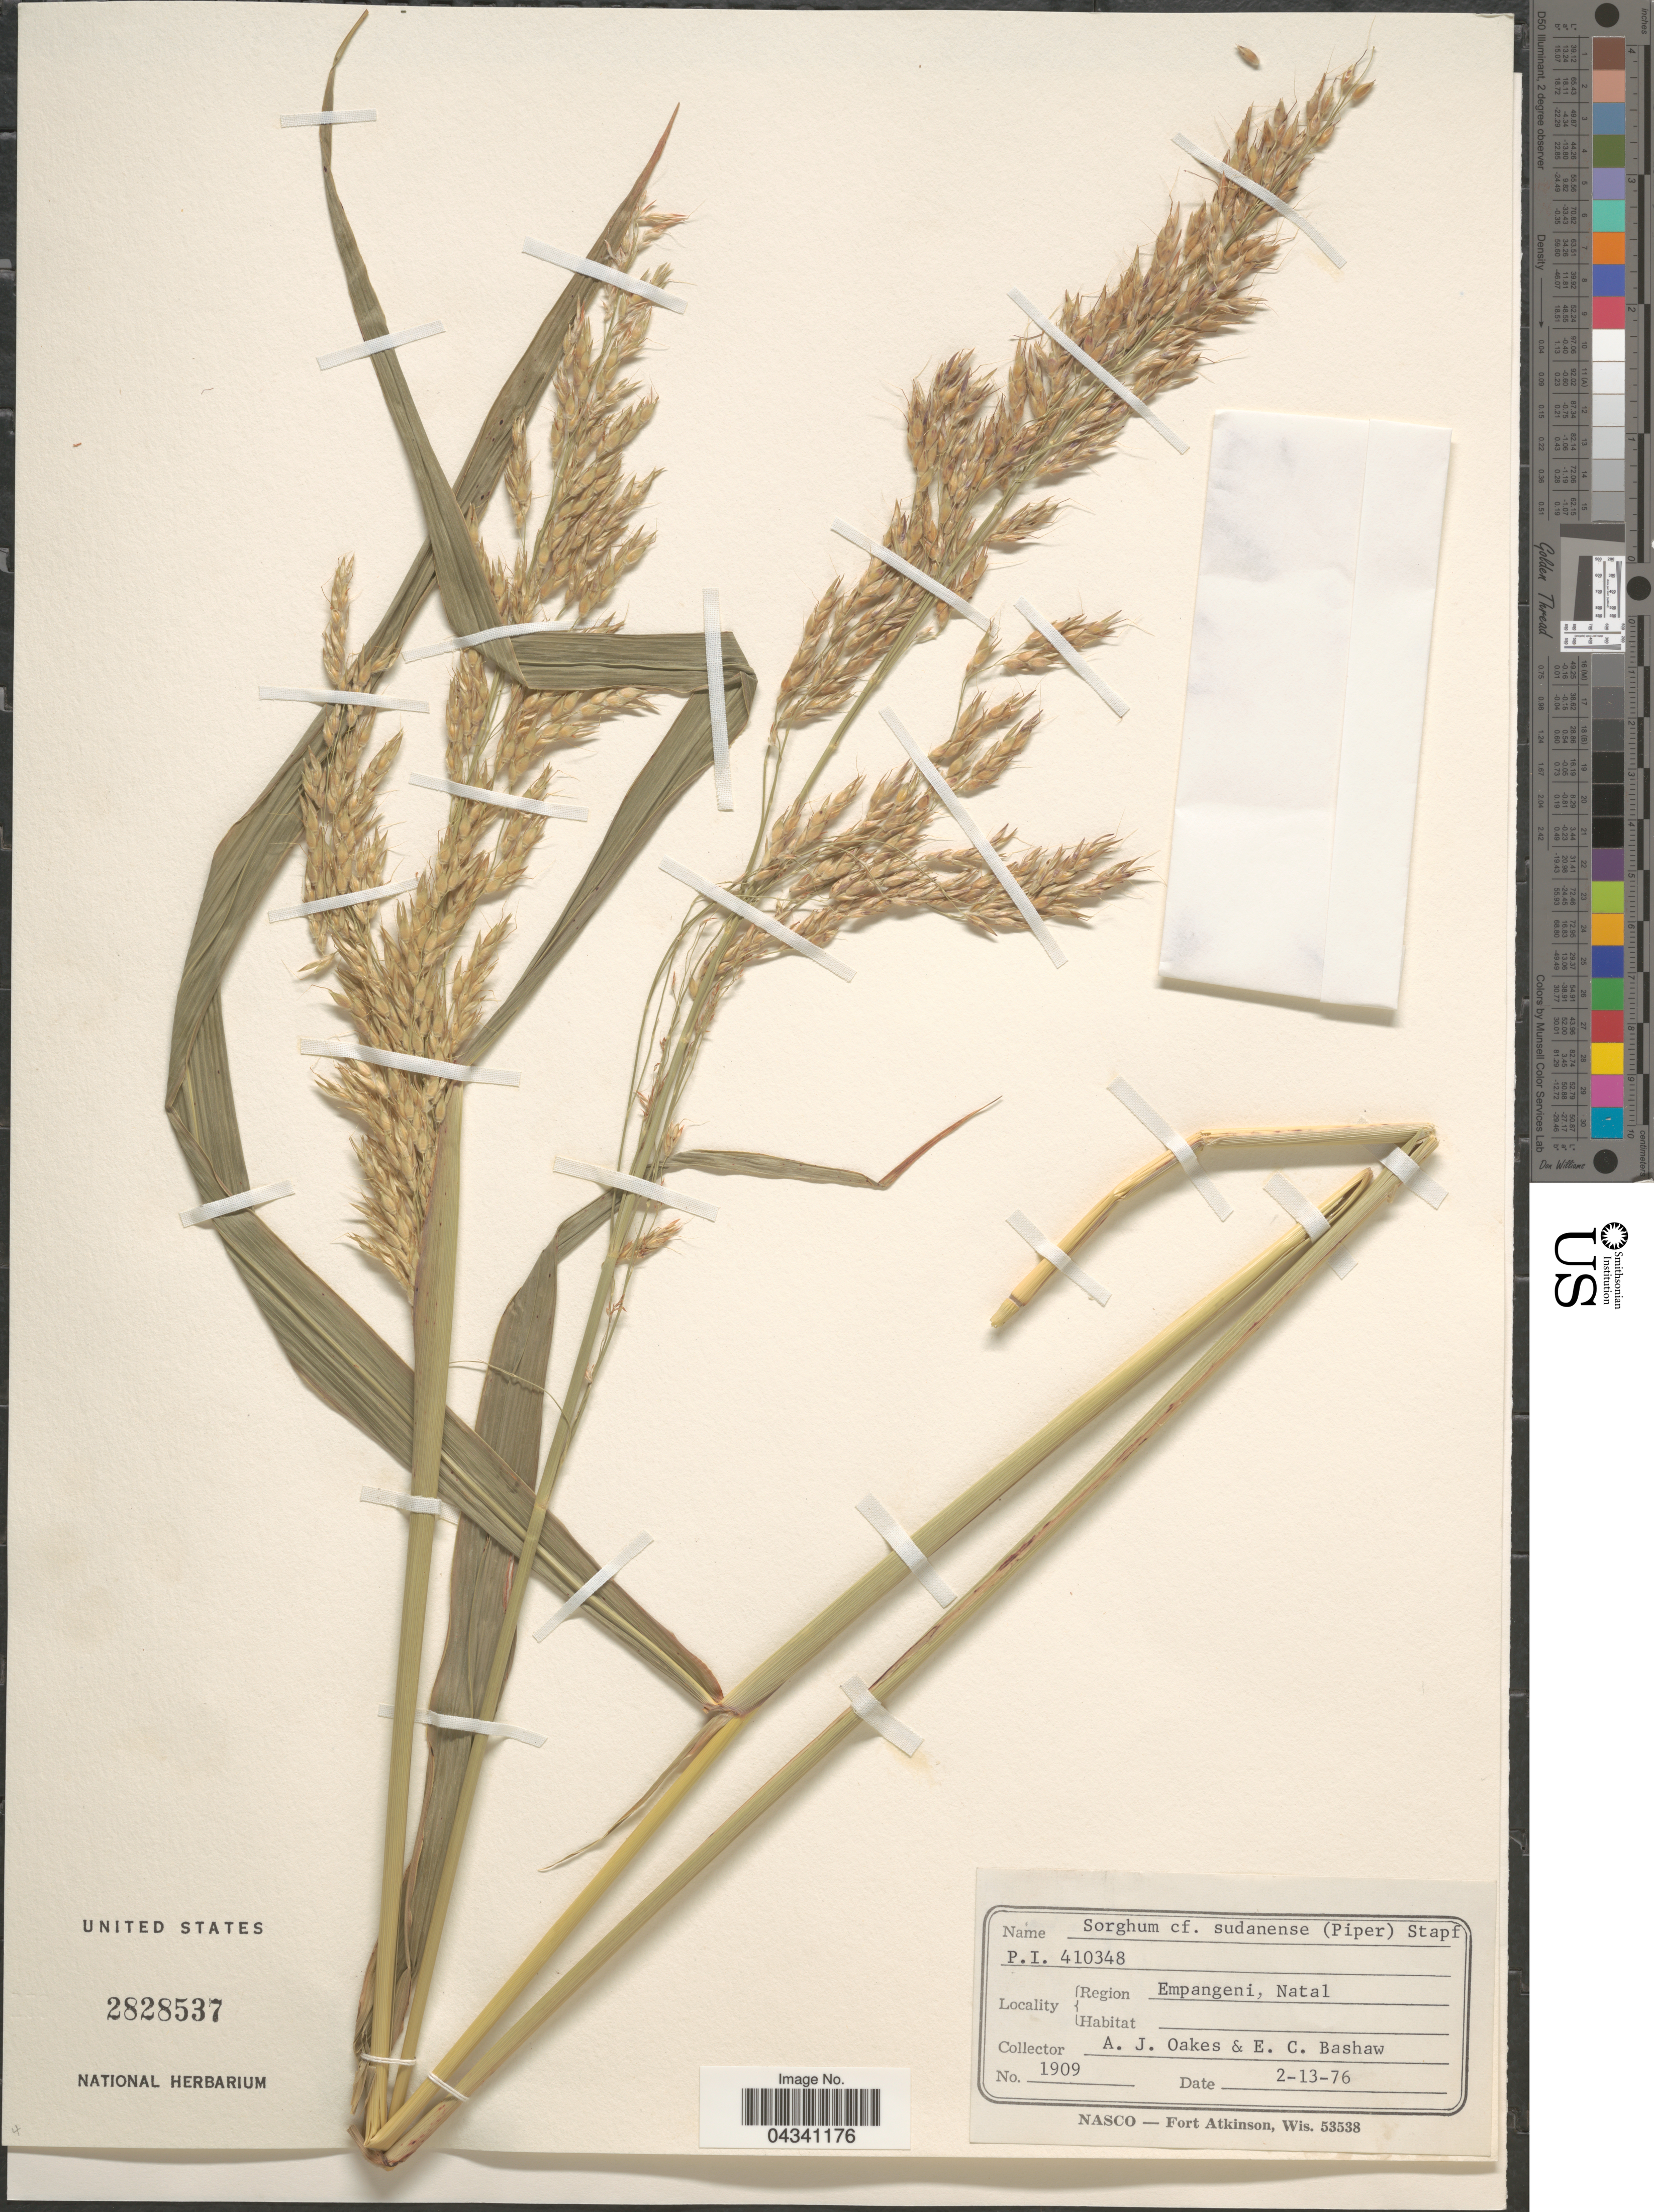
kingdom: Plantae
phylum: Tracheophyta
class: Liliopsida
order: Poales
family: Poaceae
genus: Sorghum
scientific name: Sorghum x drummondii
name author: (Nees ex Steud.) Millsp. & Chase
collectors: A. Oakes & E. Bashaw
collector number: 1909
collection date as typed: Transcribed d/m/y: 13/2/76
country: South Africa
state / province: KwaZulu-Natal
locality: Region Empangeni, Natal.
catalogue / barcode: US 2828537